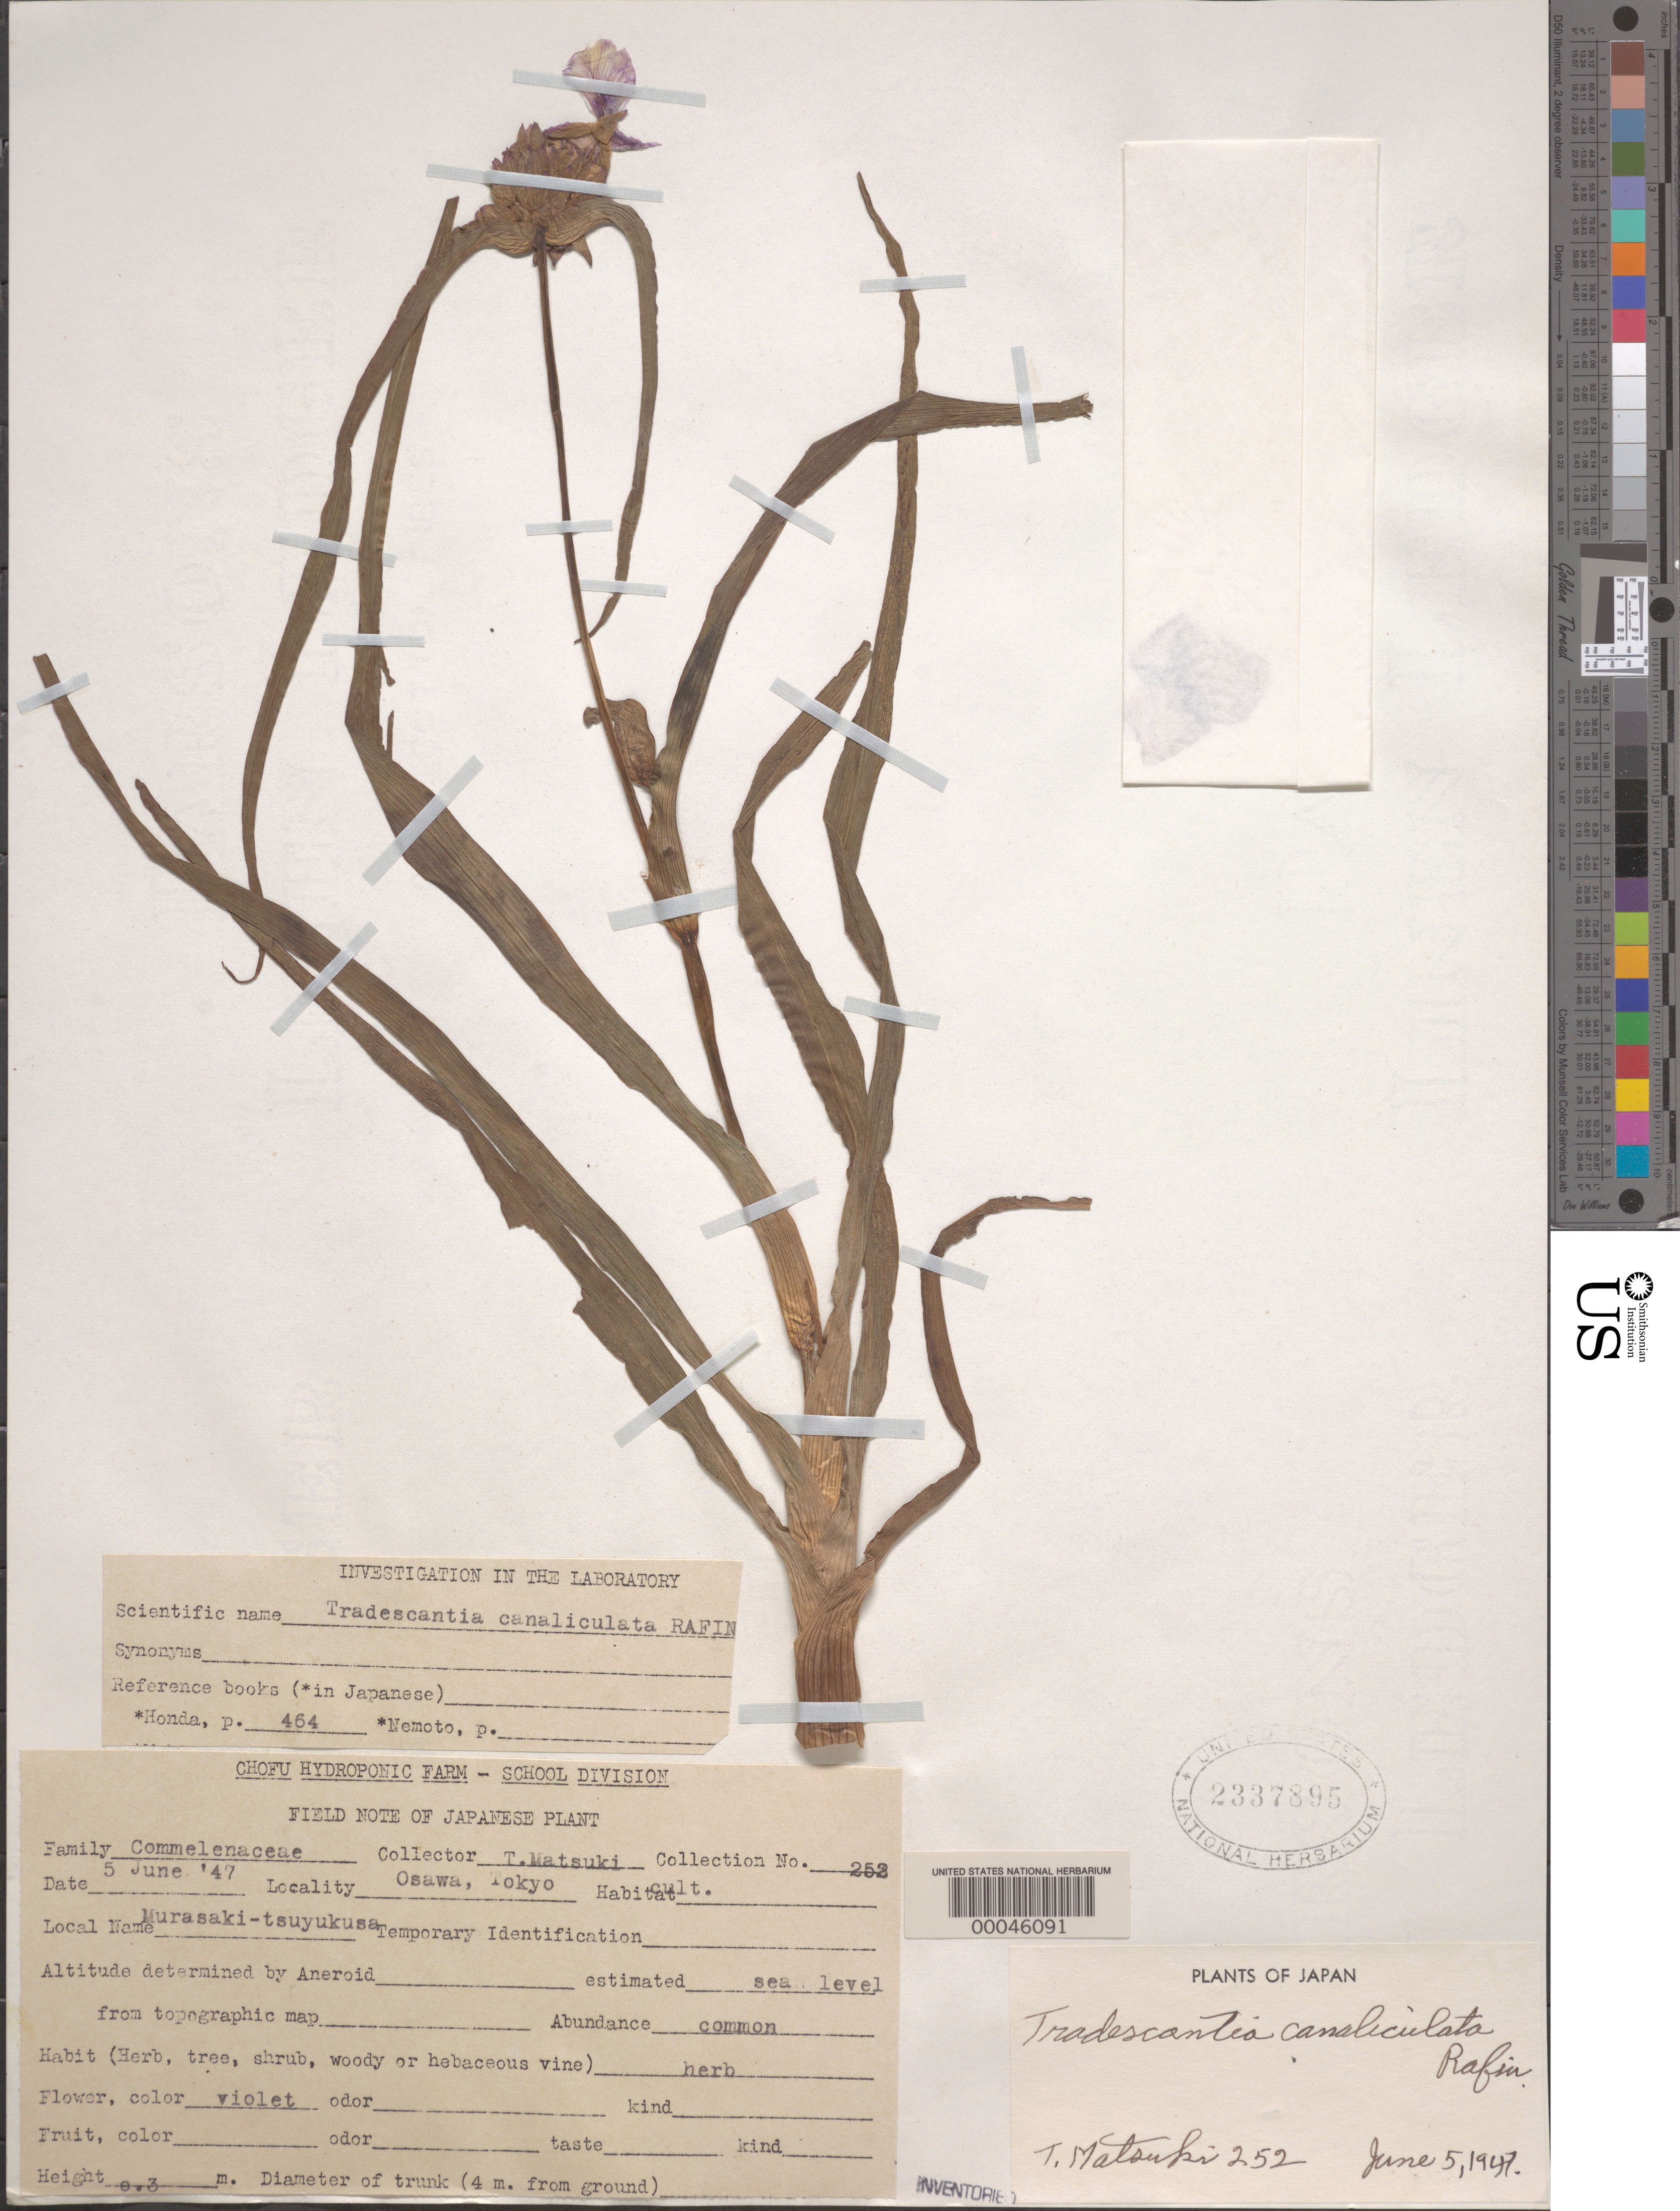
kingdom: Plantae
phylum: Tracheophyta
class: Liliopsida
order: Commelinales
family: Commelinaceae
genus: Tradescantia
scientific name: Tradescantia ohiensis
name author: Raf.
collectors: T. Matsuki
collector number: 252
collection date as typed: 05 Jun 1947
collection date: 1947-06-05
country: Japan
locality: Osawa, tokyo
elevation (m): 1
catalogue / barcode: US 2337895